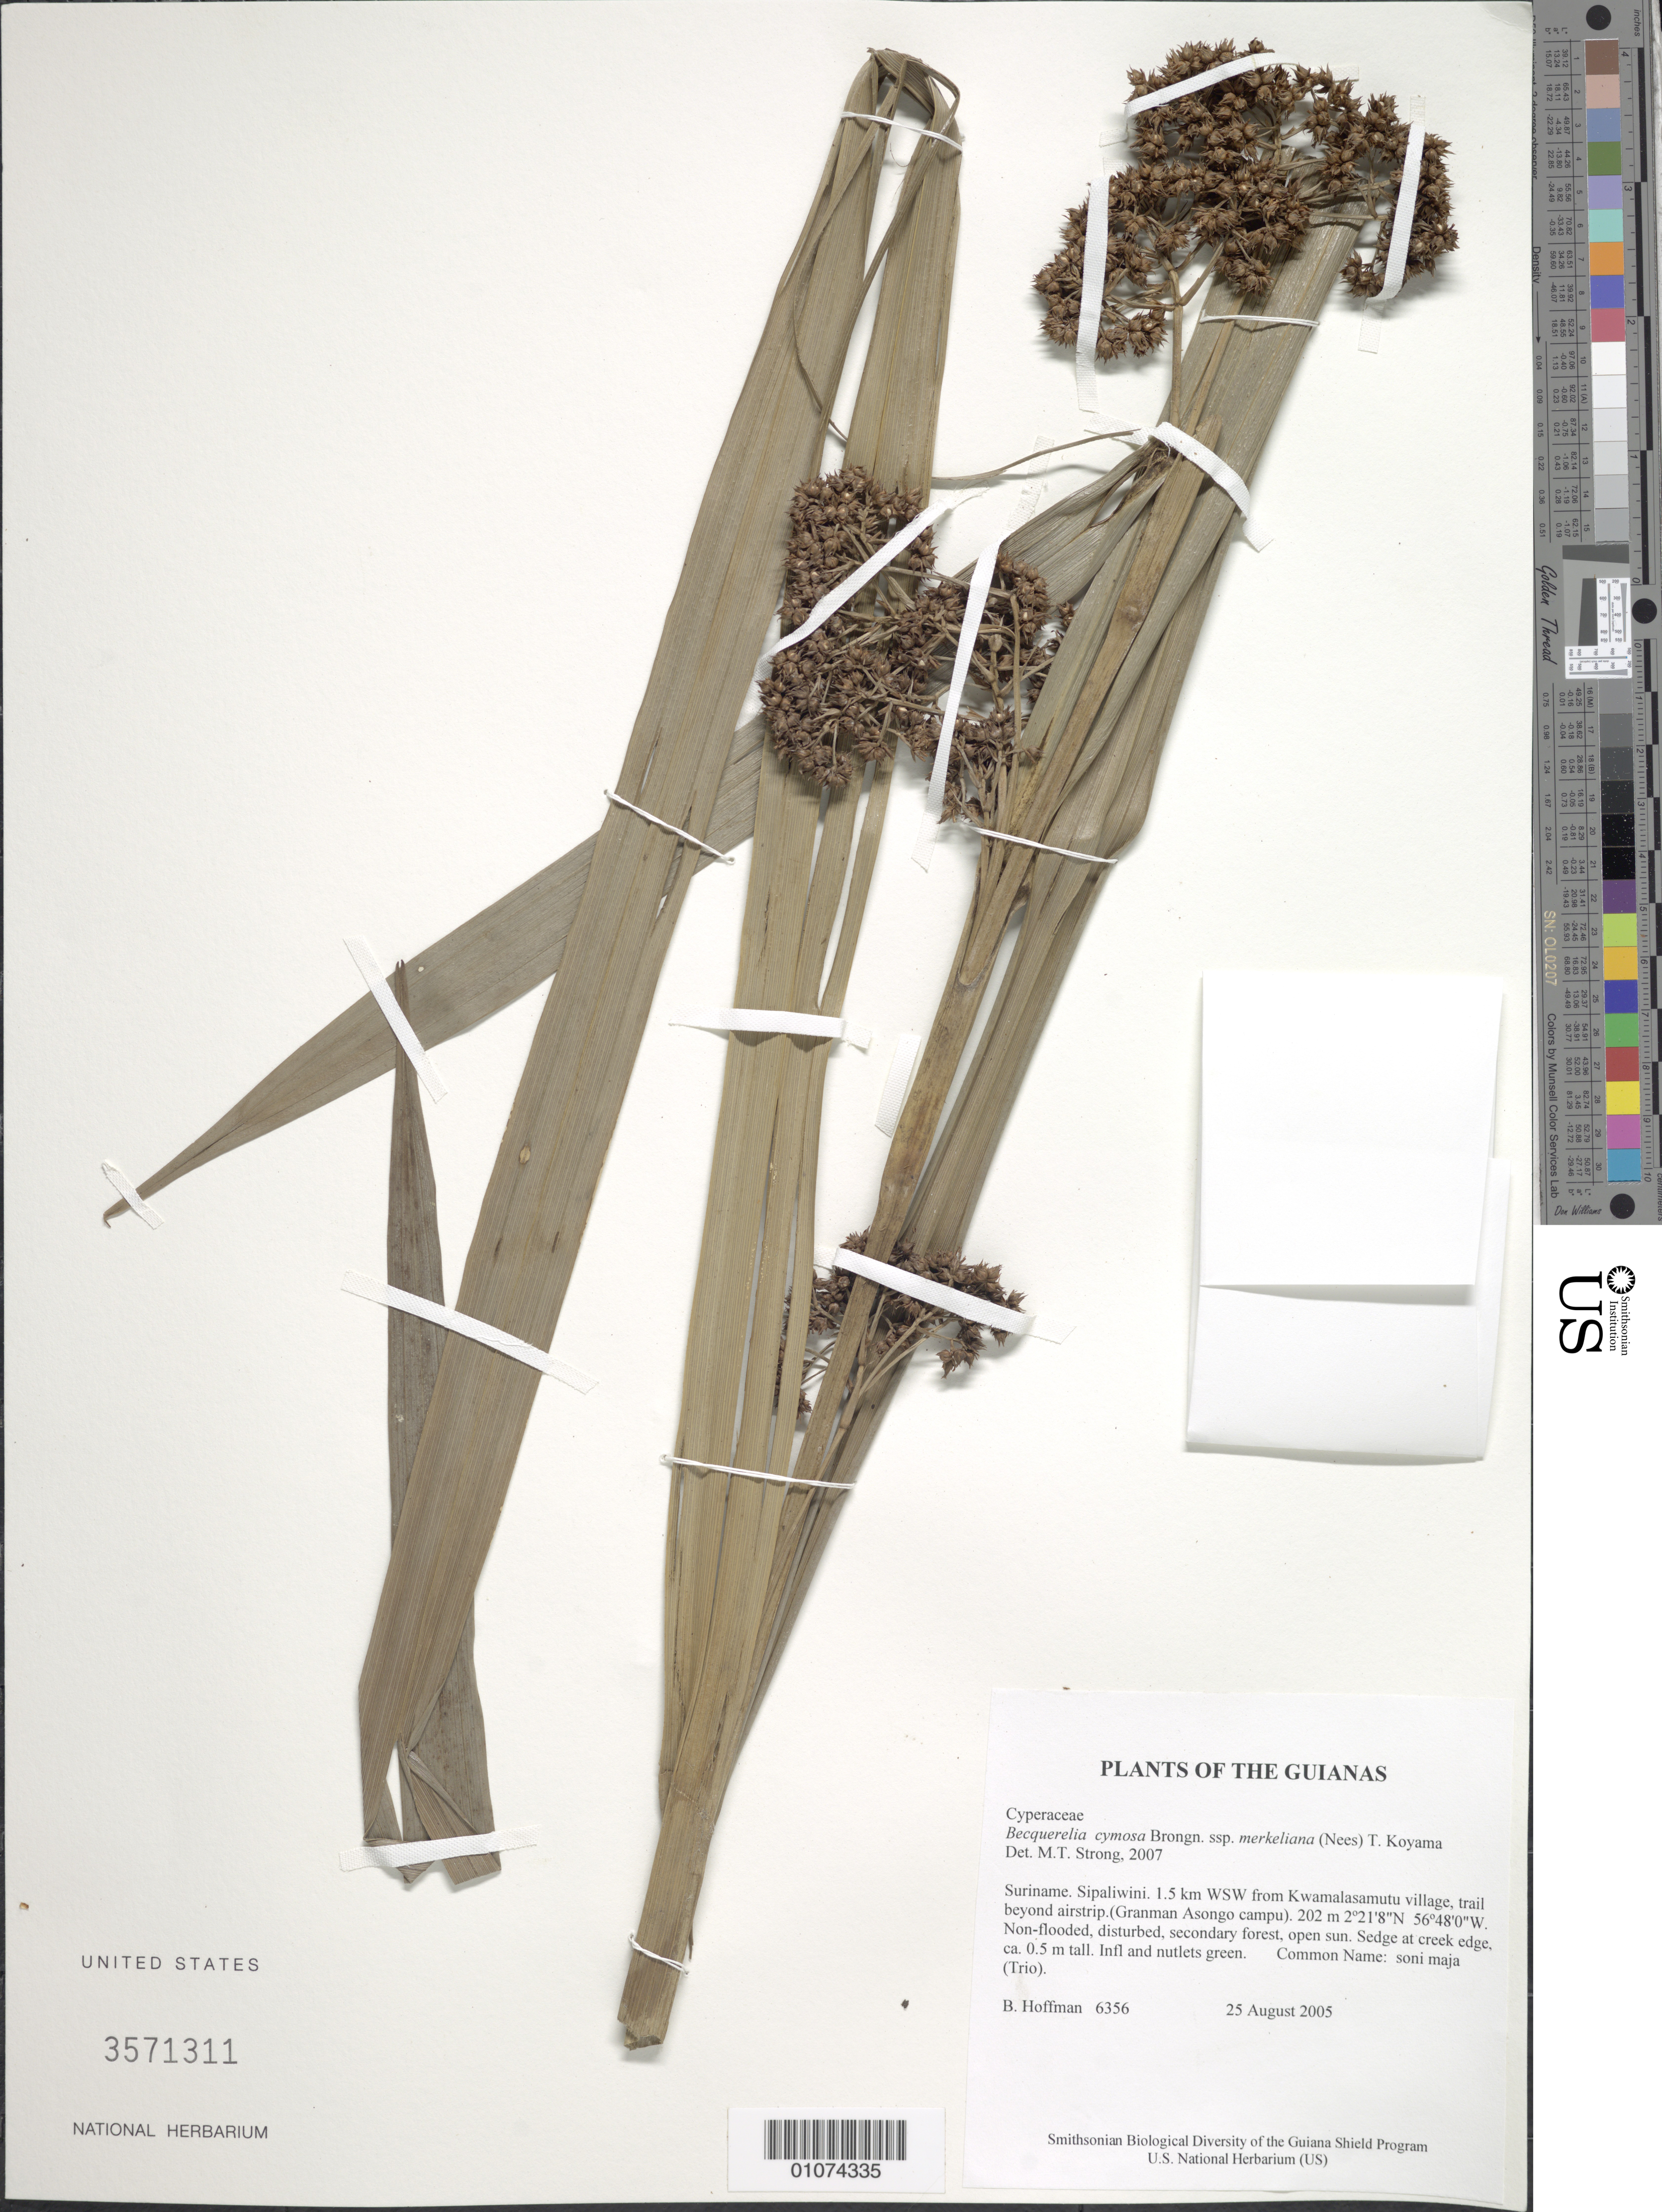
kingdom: Plantae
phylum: Tracheophyta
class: Liliopsida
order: Poales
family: Cyperaceae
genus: Becquerelia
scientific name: Becquerelia cymosa subsp. merkeliana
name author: (Nees) T. Koyama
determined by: Strong, M. T., (US), Smithsonian Institution - National Museum of Natural History (UNITED STATES)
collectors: B. Hoffman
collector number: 6356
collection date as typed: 25 August 2005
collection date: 2005-08-25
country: Suriname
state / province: Sipaliwini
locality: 1.5 km WSW from Kwamalasamutu village, trail beyond airstrip.(Granman Asongo campu)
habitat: Non-flooded, disturbed, secondary forest, open sun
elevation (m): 202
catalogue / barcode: US 3571311